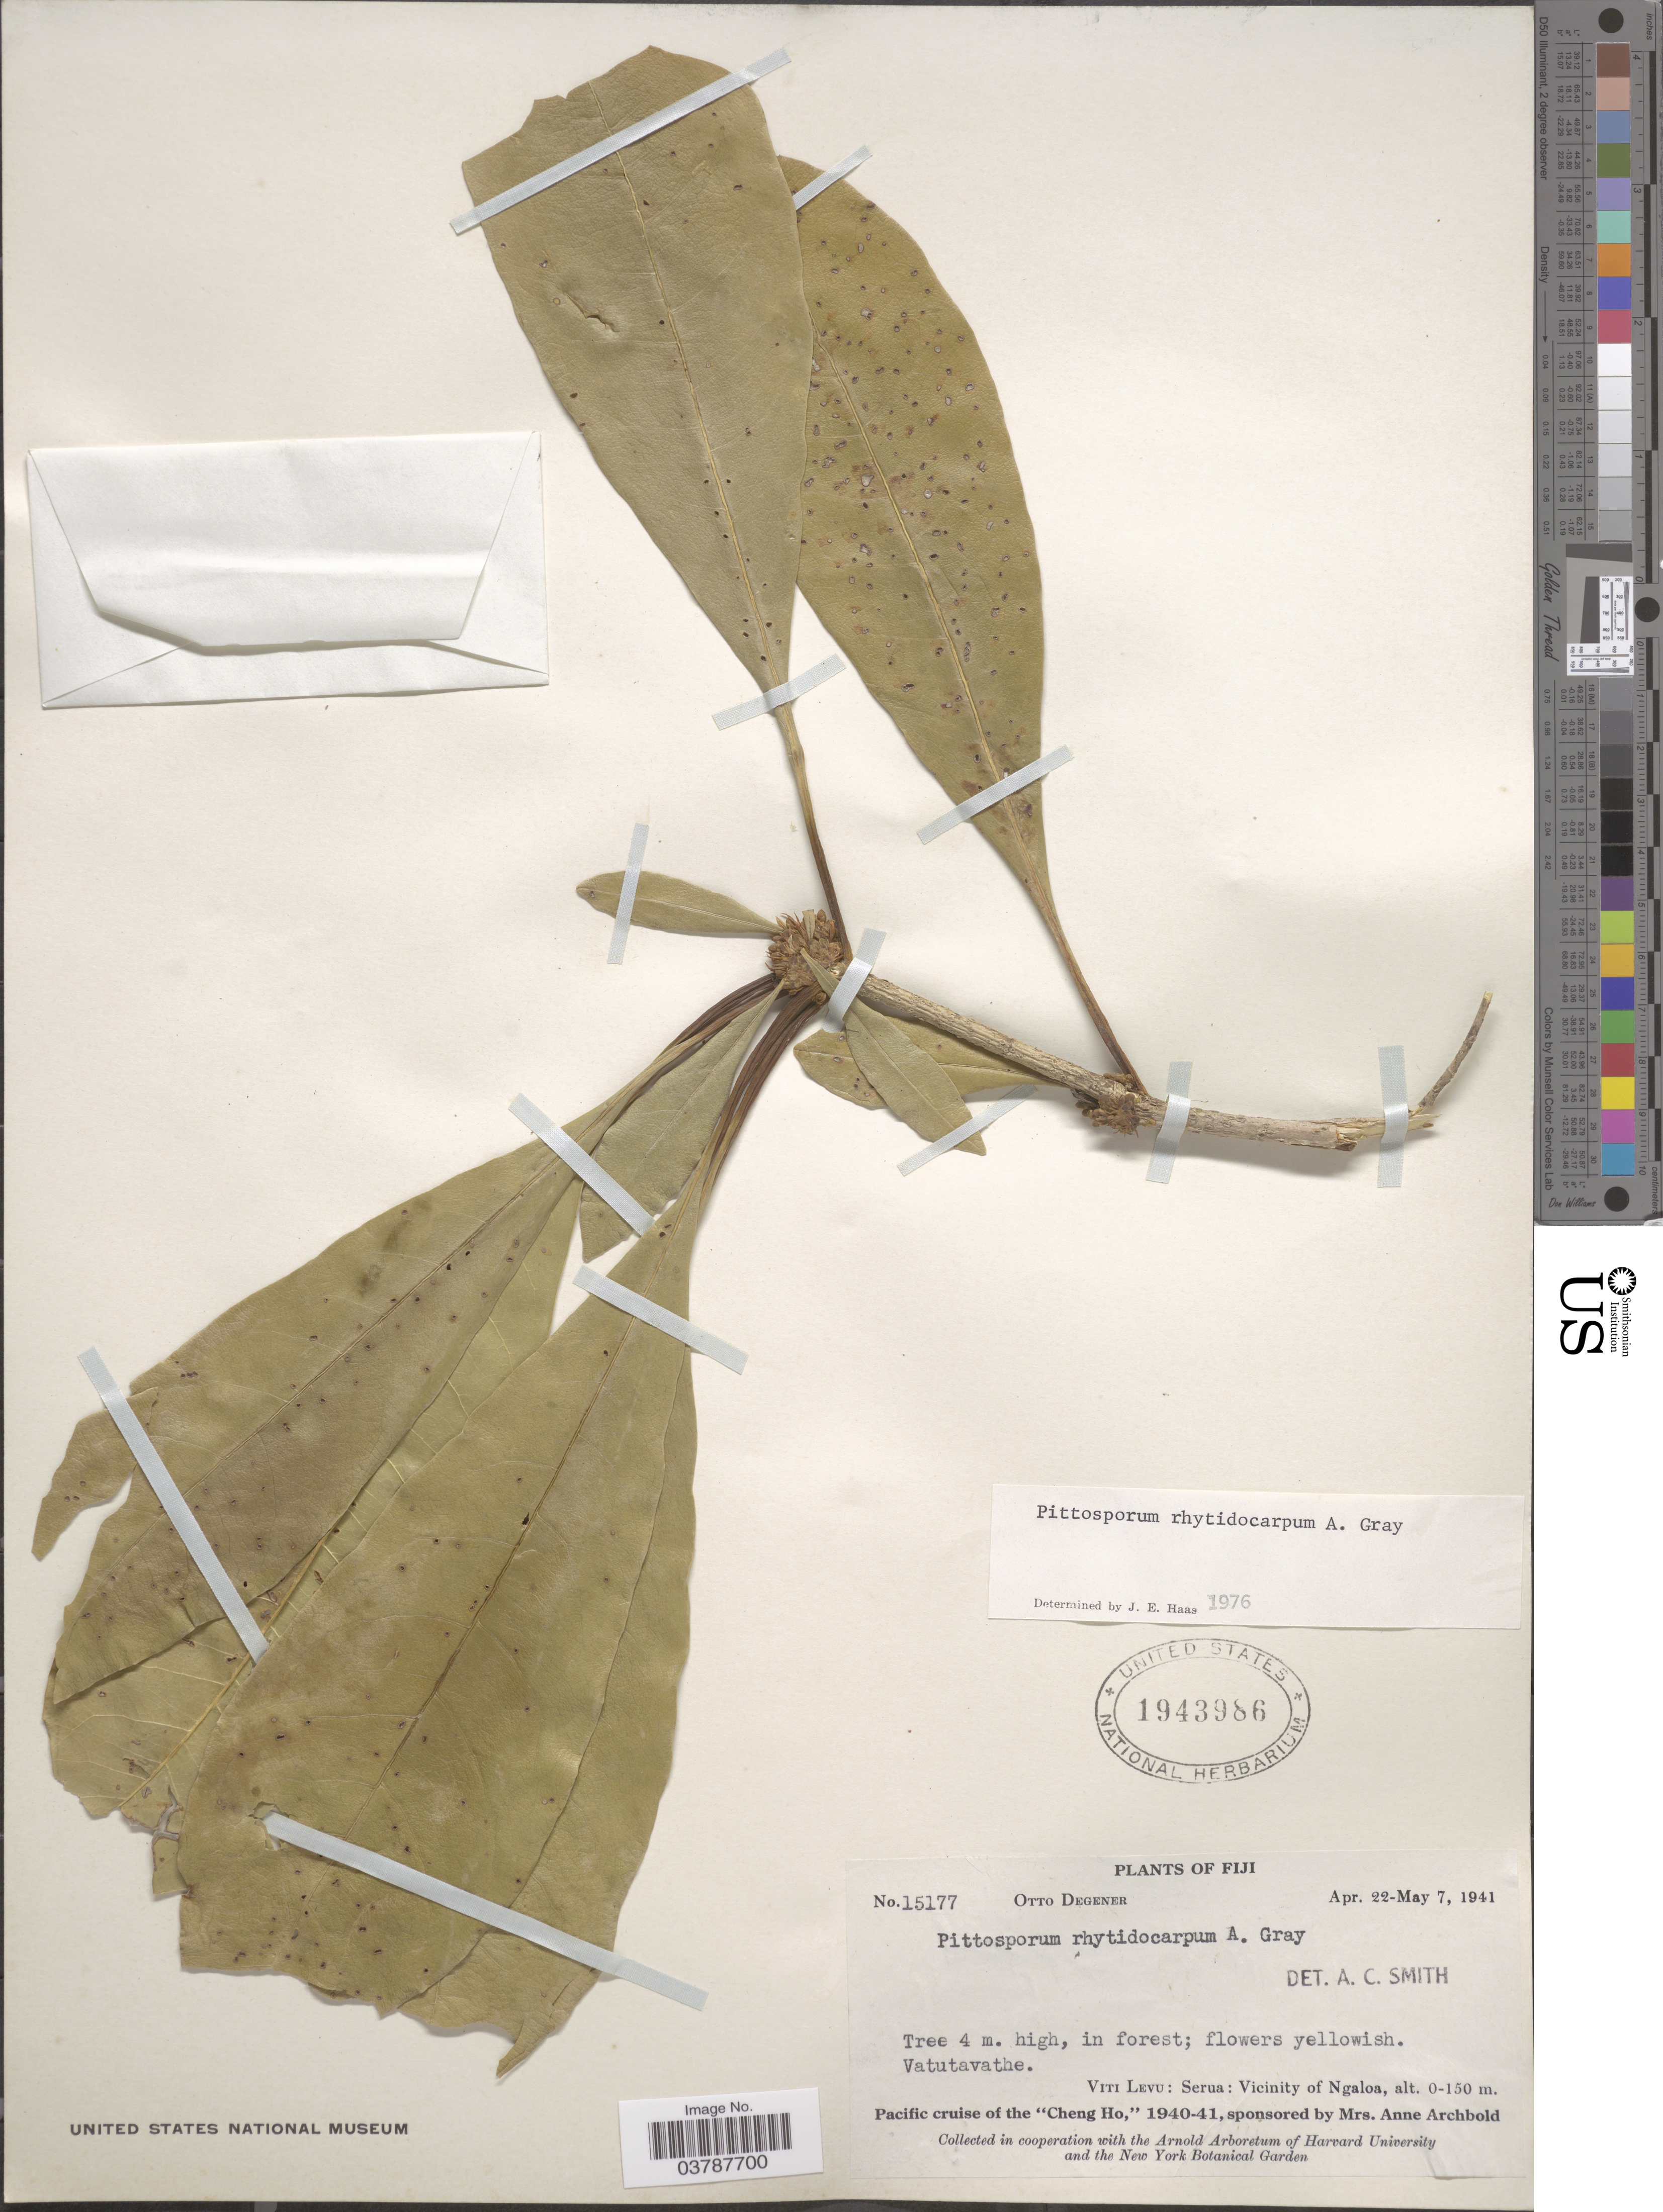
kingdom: Plantae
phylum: Tracheophyta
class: Magnoliopsida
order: Apiales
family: Pittosporaceae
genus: Pittosporum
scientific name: Pittosporum rhytidocarpum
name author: A. Gray in Wilkes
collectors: O. Degener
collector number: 15177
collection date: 1941-04-22/1941-05-07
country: Fiji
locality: Vatutavathe. Viti Levu: Serua: Vicinity of Ngaloa.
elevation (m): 0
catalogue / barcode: US 1943986